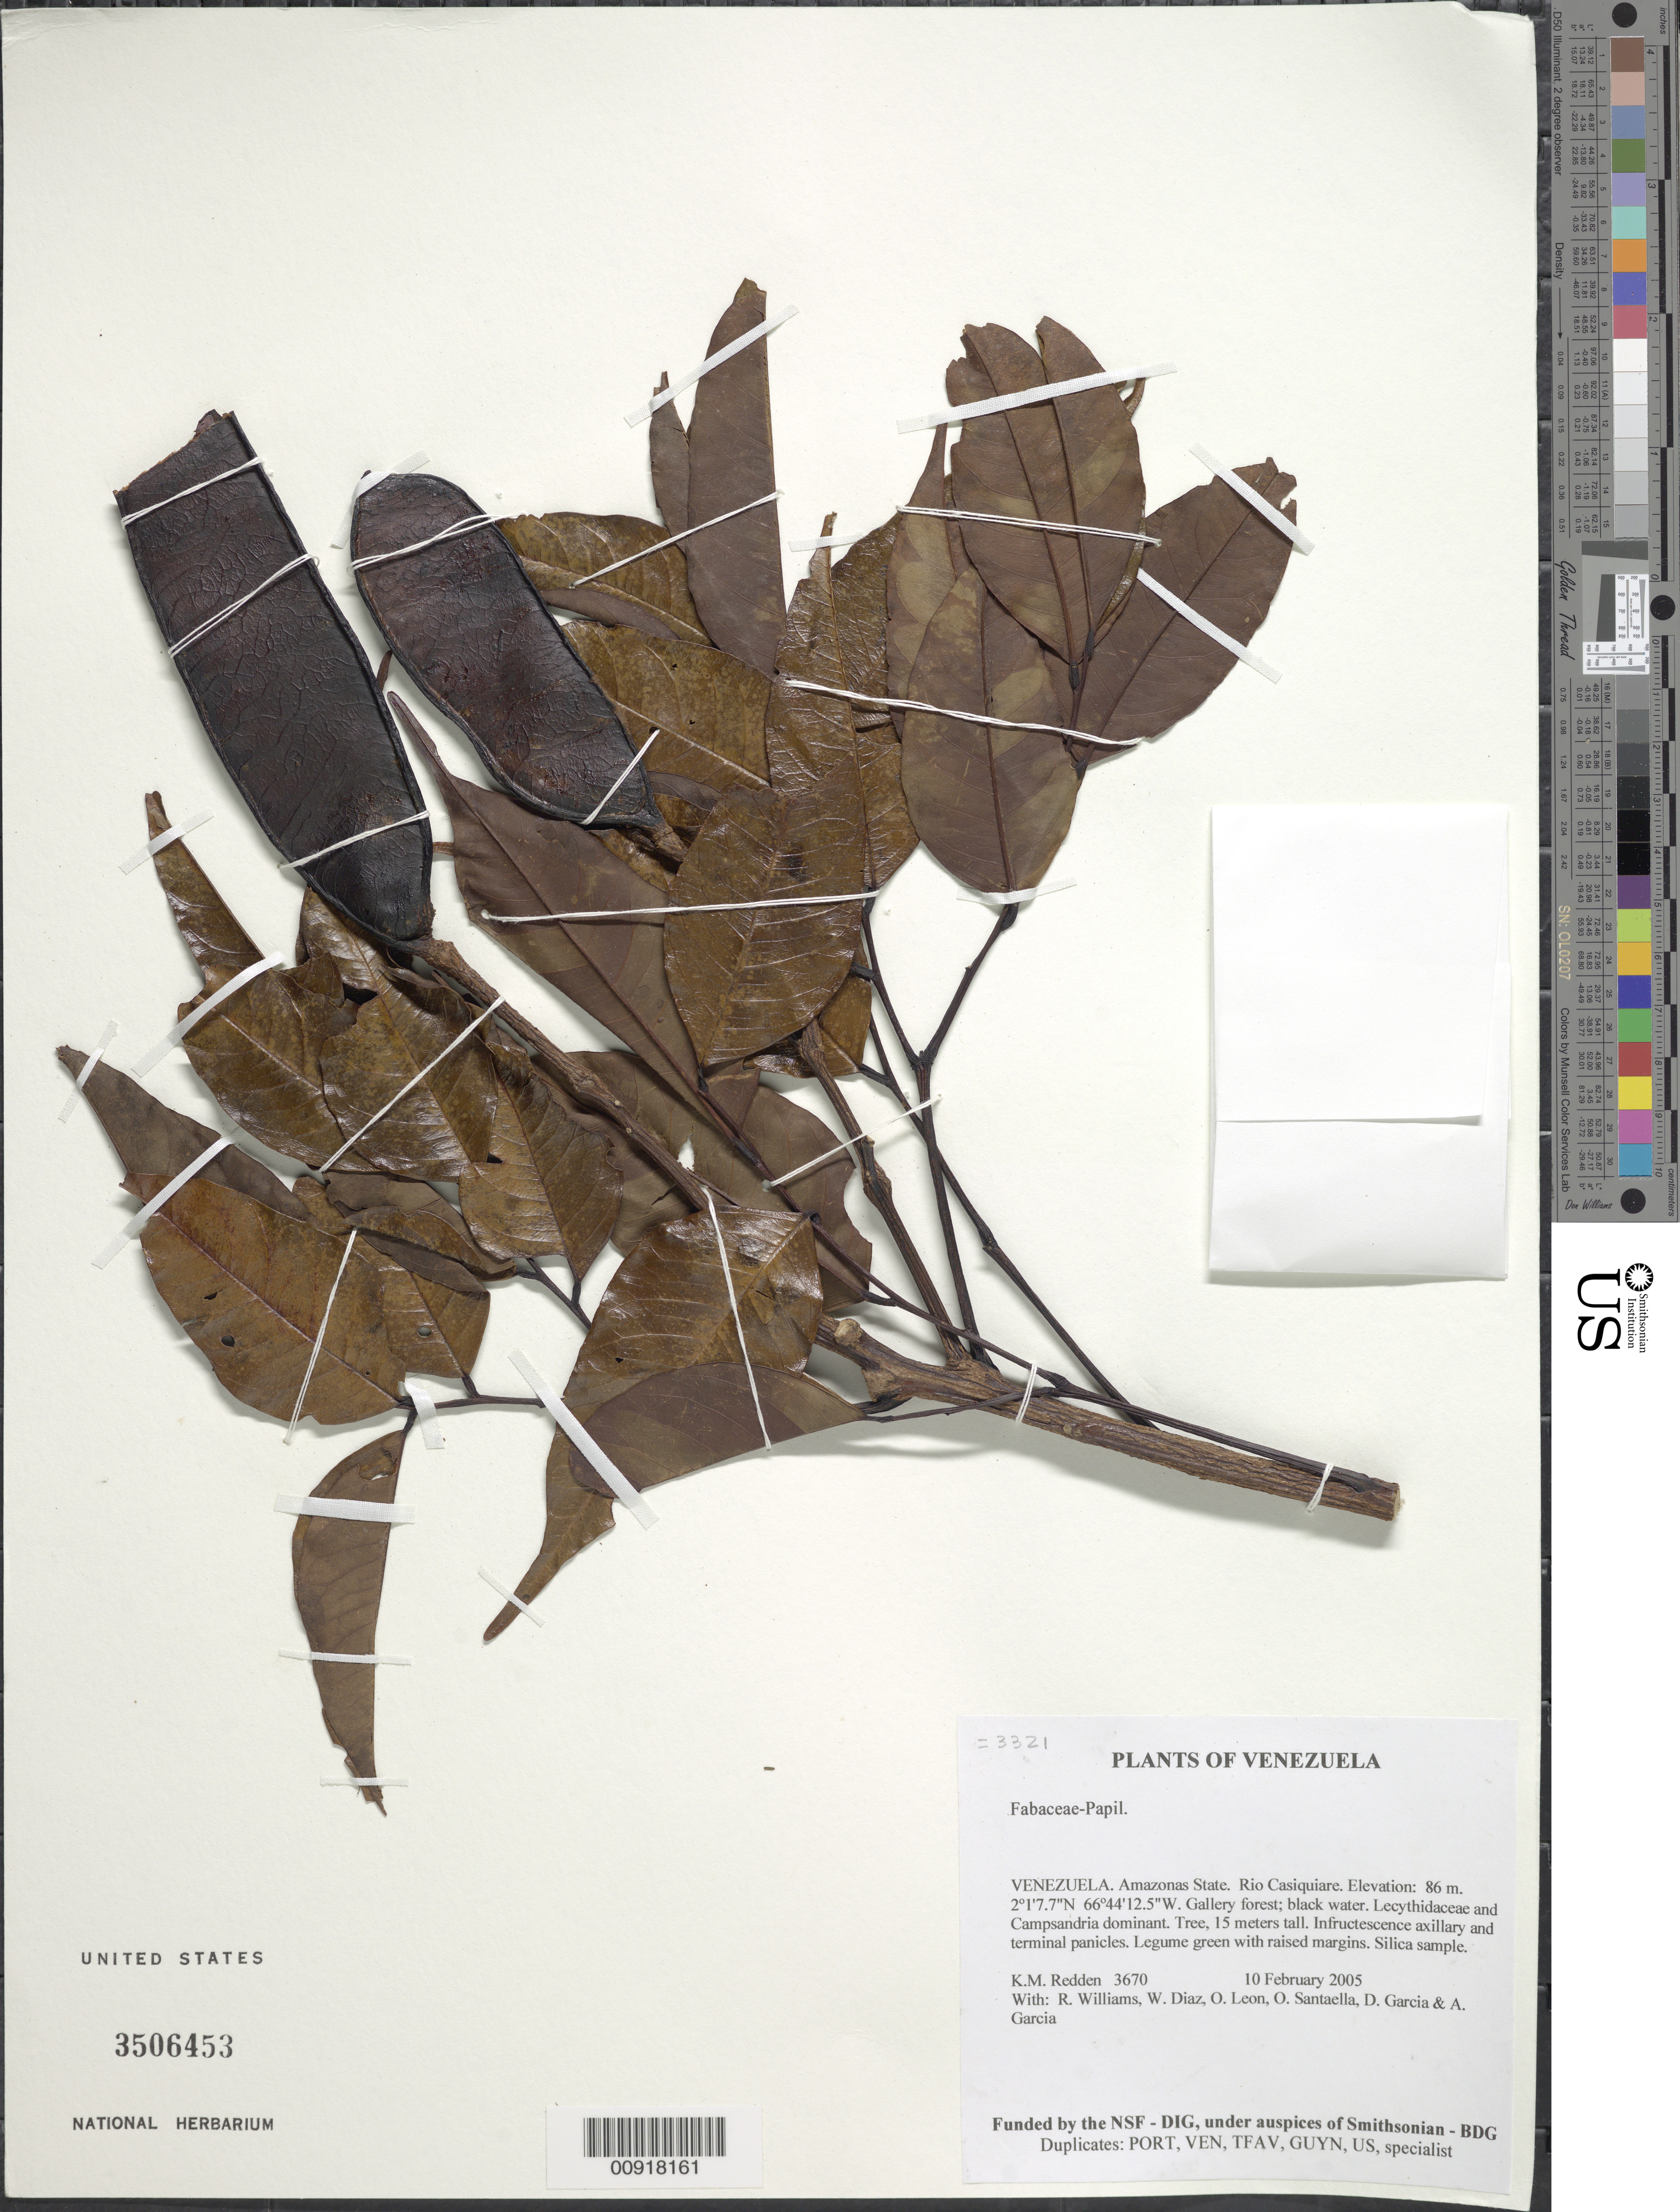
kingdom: Plantae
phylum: Tracheophyta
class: Magnoliopsida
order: Fabales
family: Fabaceae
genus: Brownea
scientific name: Brownea sp.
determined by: Mansano, V. F.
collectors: K. M. Redden, R. Williams, W. Díaz P., O. León, O. Santaella, D. Garcia & A. Garcia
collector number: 3670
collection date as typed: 10 February 2005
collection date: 2005-02-10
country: Venezuela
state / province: Amazonas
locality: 23 - Rio Casiquiare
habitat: Gallery forest; black water. Lecythidaceae and Campsiandra dominant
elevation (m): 86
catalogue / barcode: US 3506453